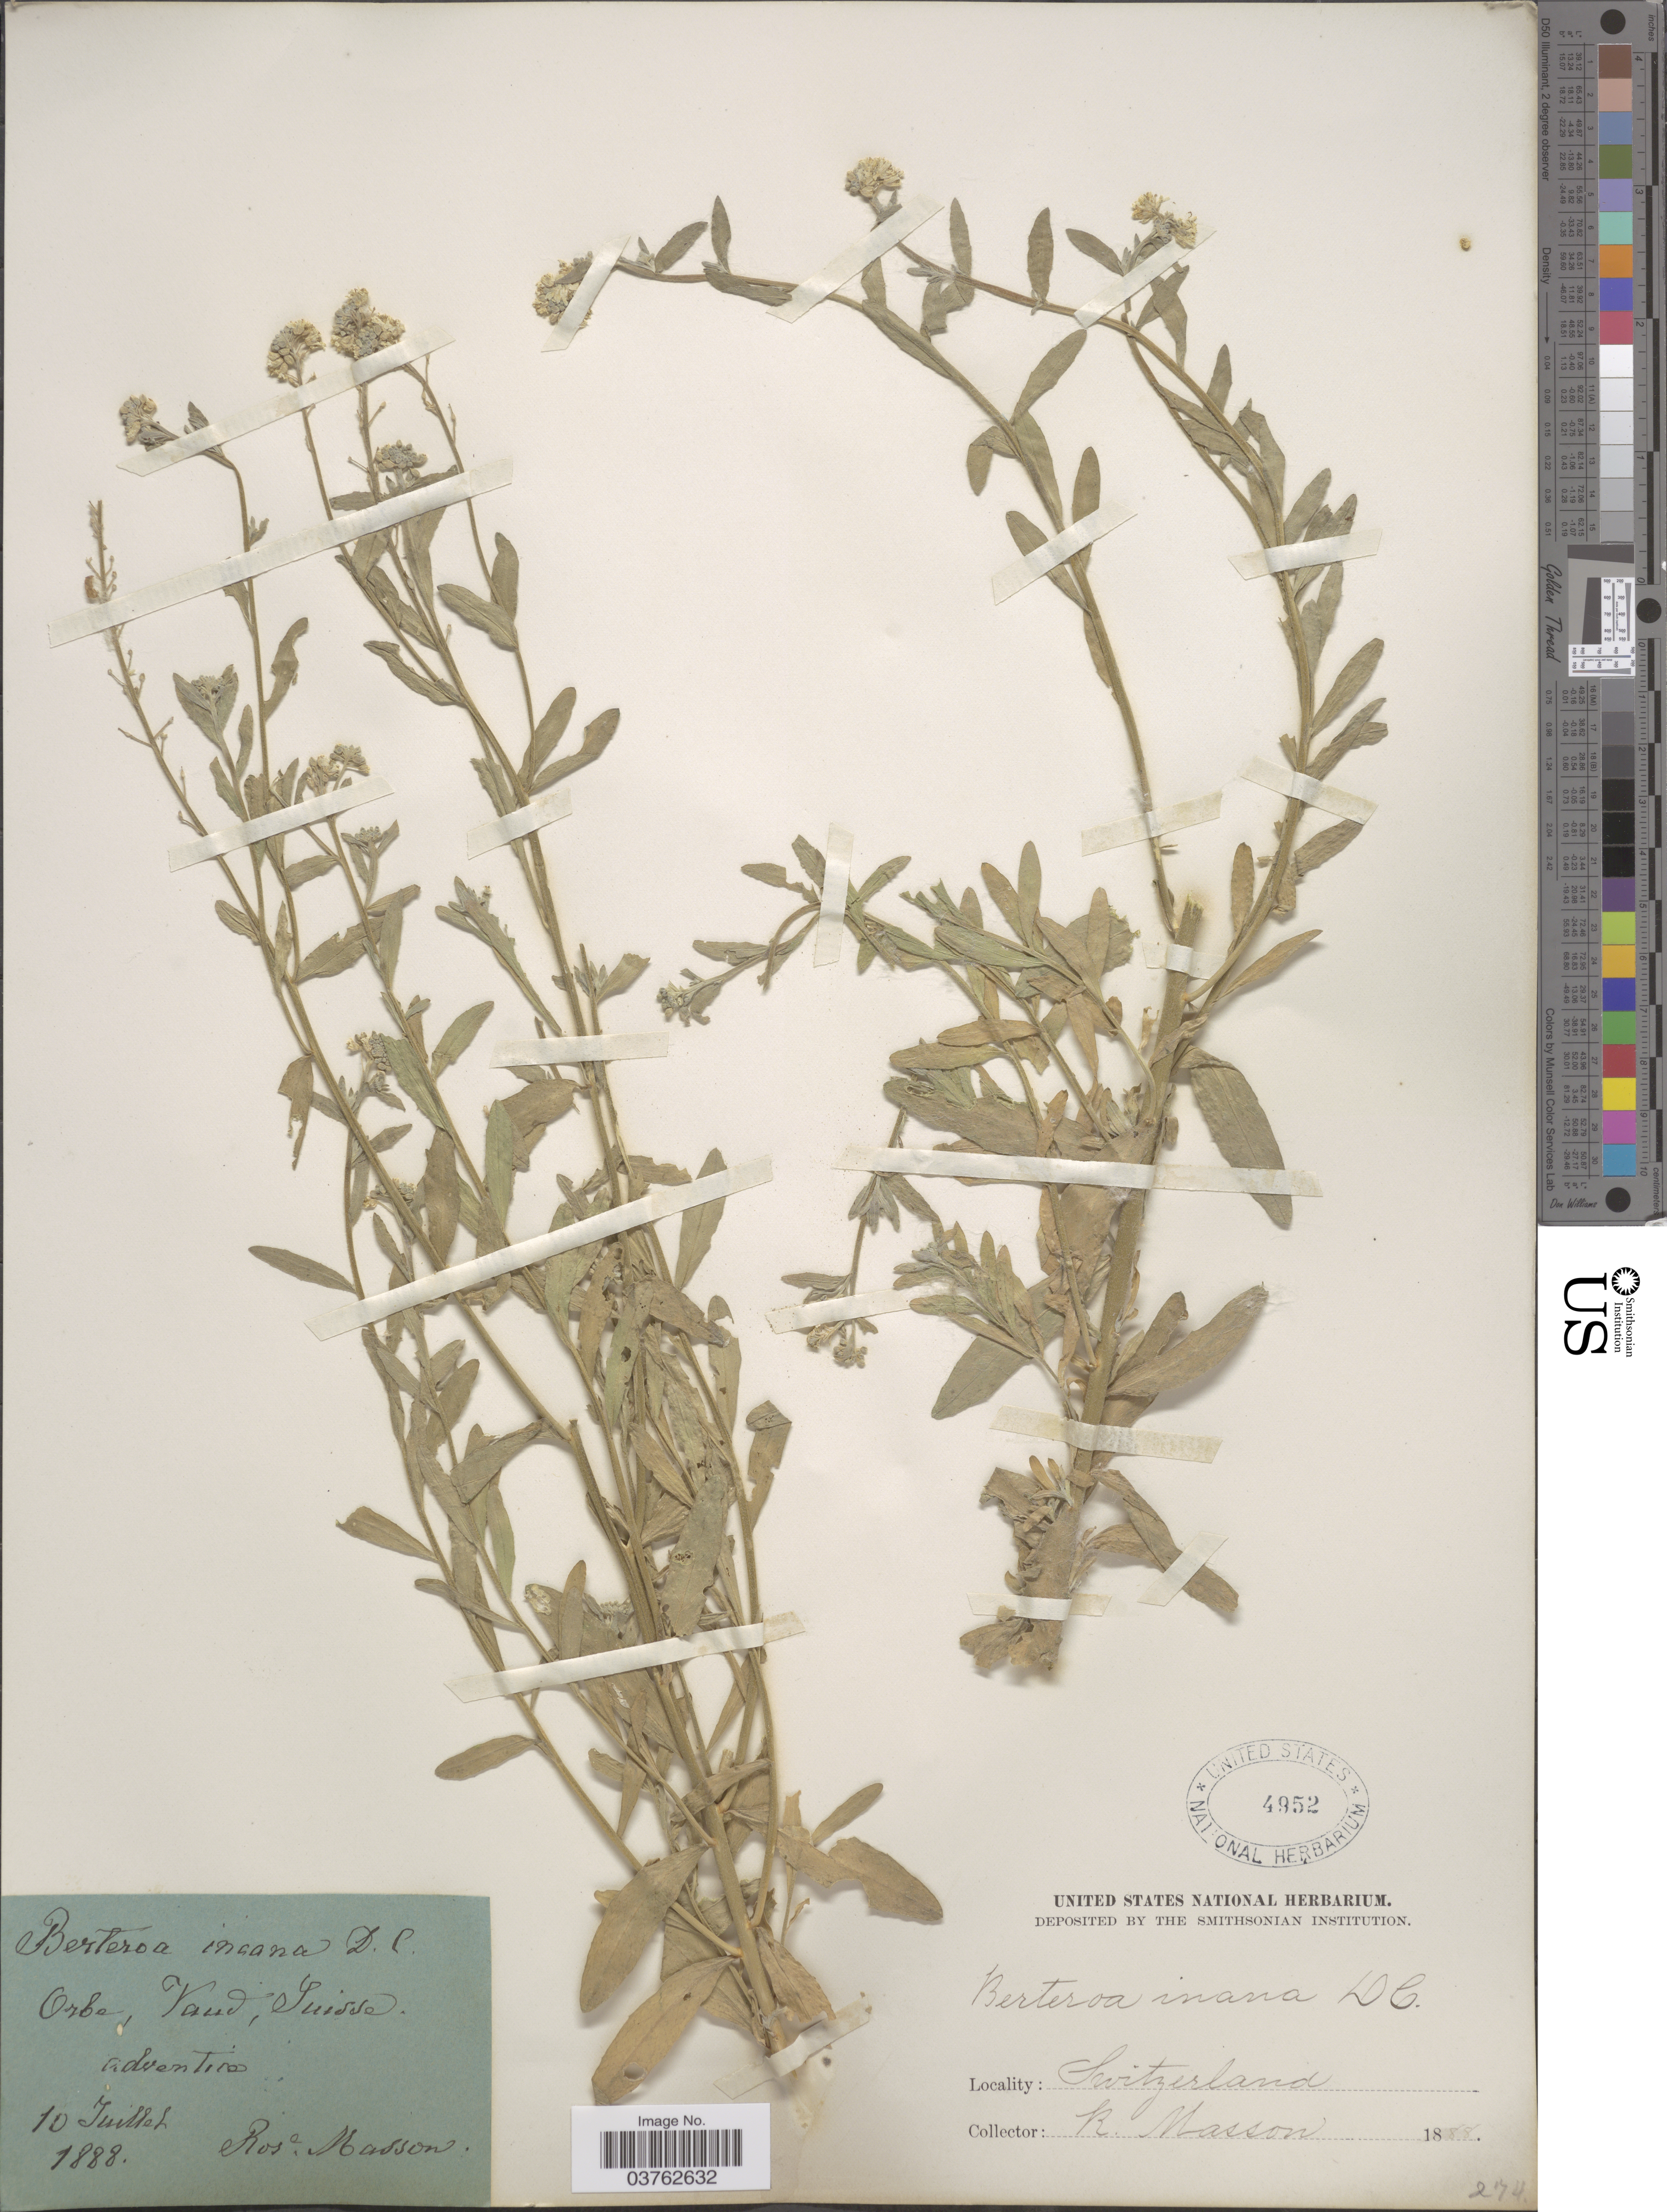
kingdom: Plantae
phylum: Tracheophyta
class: Magnoliopsida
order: Brassicales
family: Brassicaceae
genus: Berteroa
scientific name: Berteroa incana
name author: (L.) DC.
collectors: R. Masson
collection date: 1888-07-10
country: Switzerland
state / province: Vaud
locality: Orbe, Suisse.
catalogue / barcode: US 4952